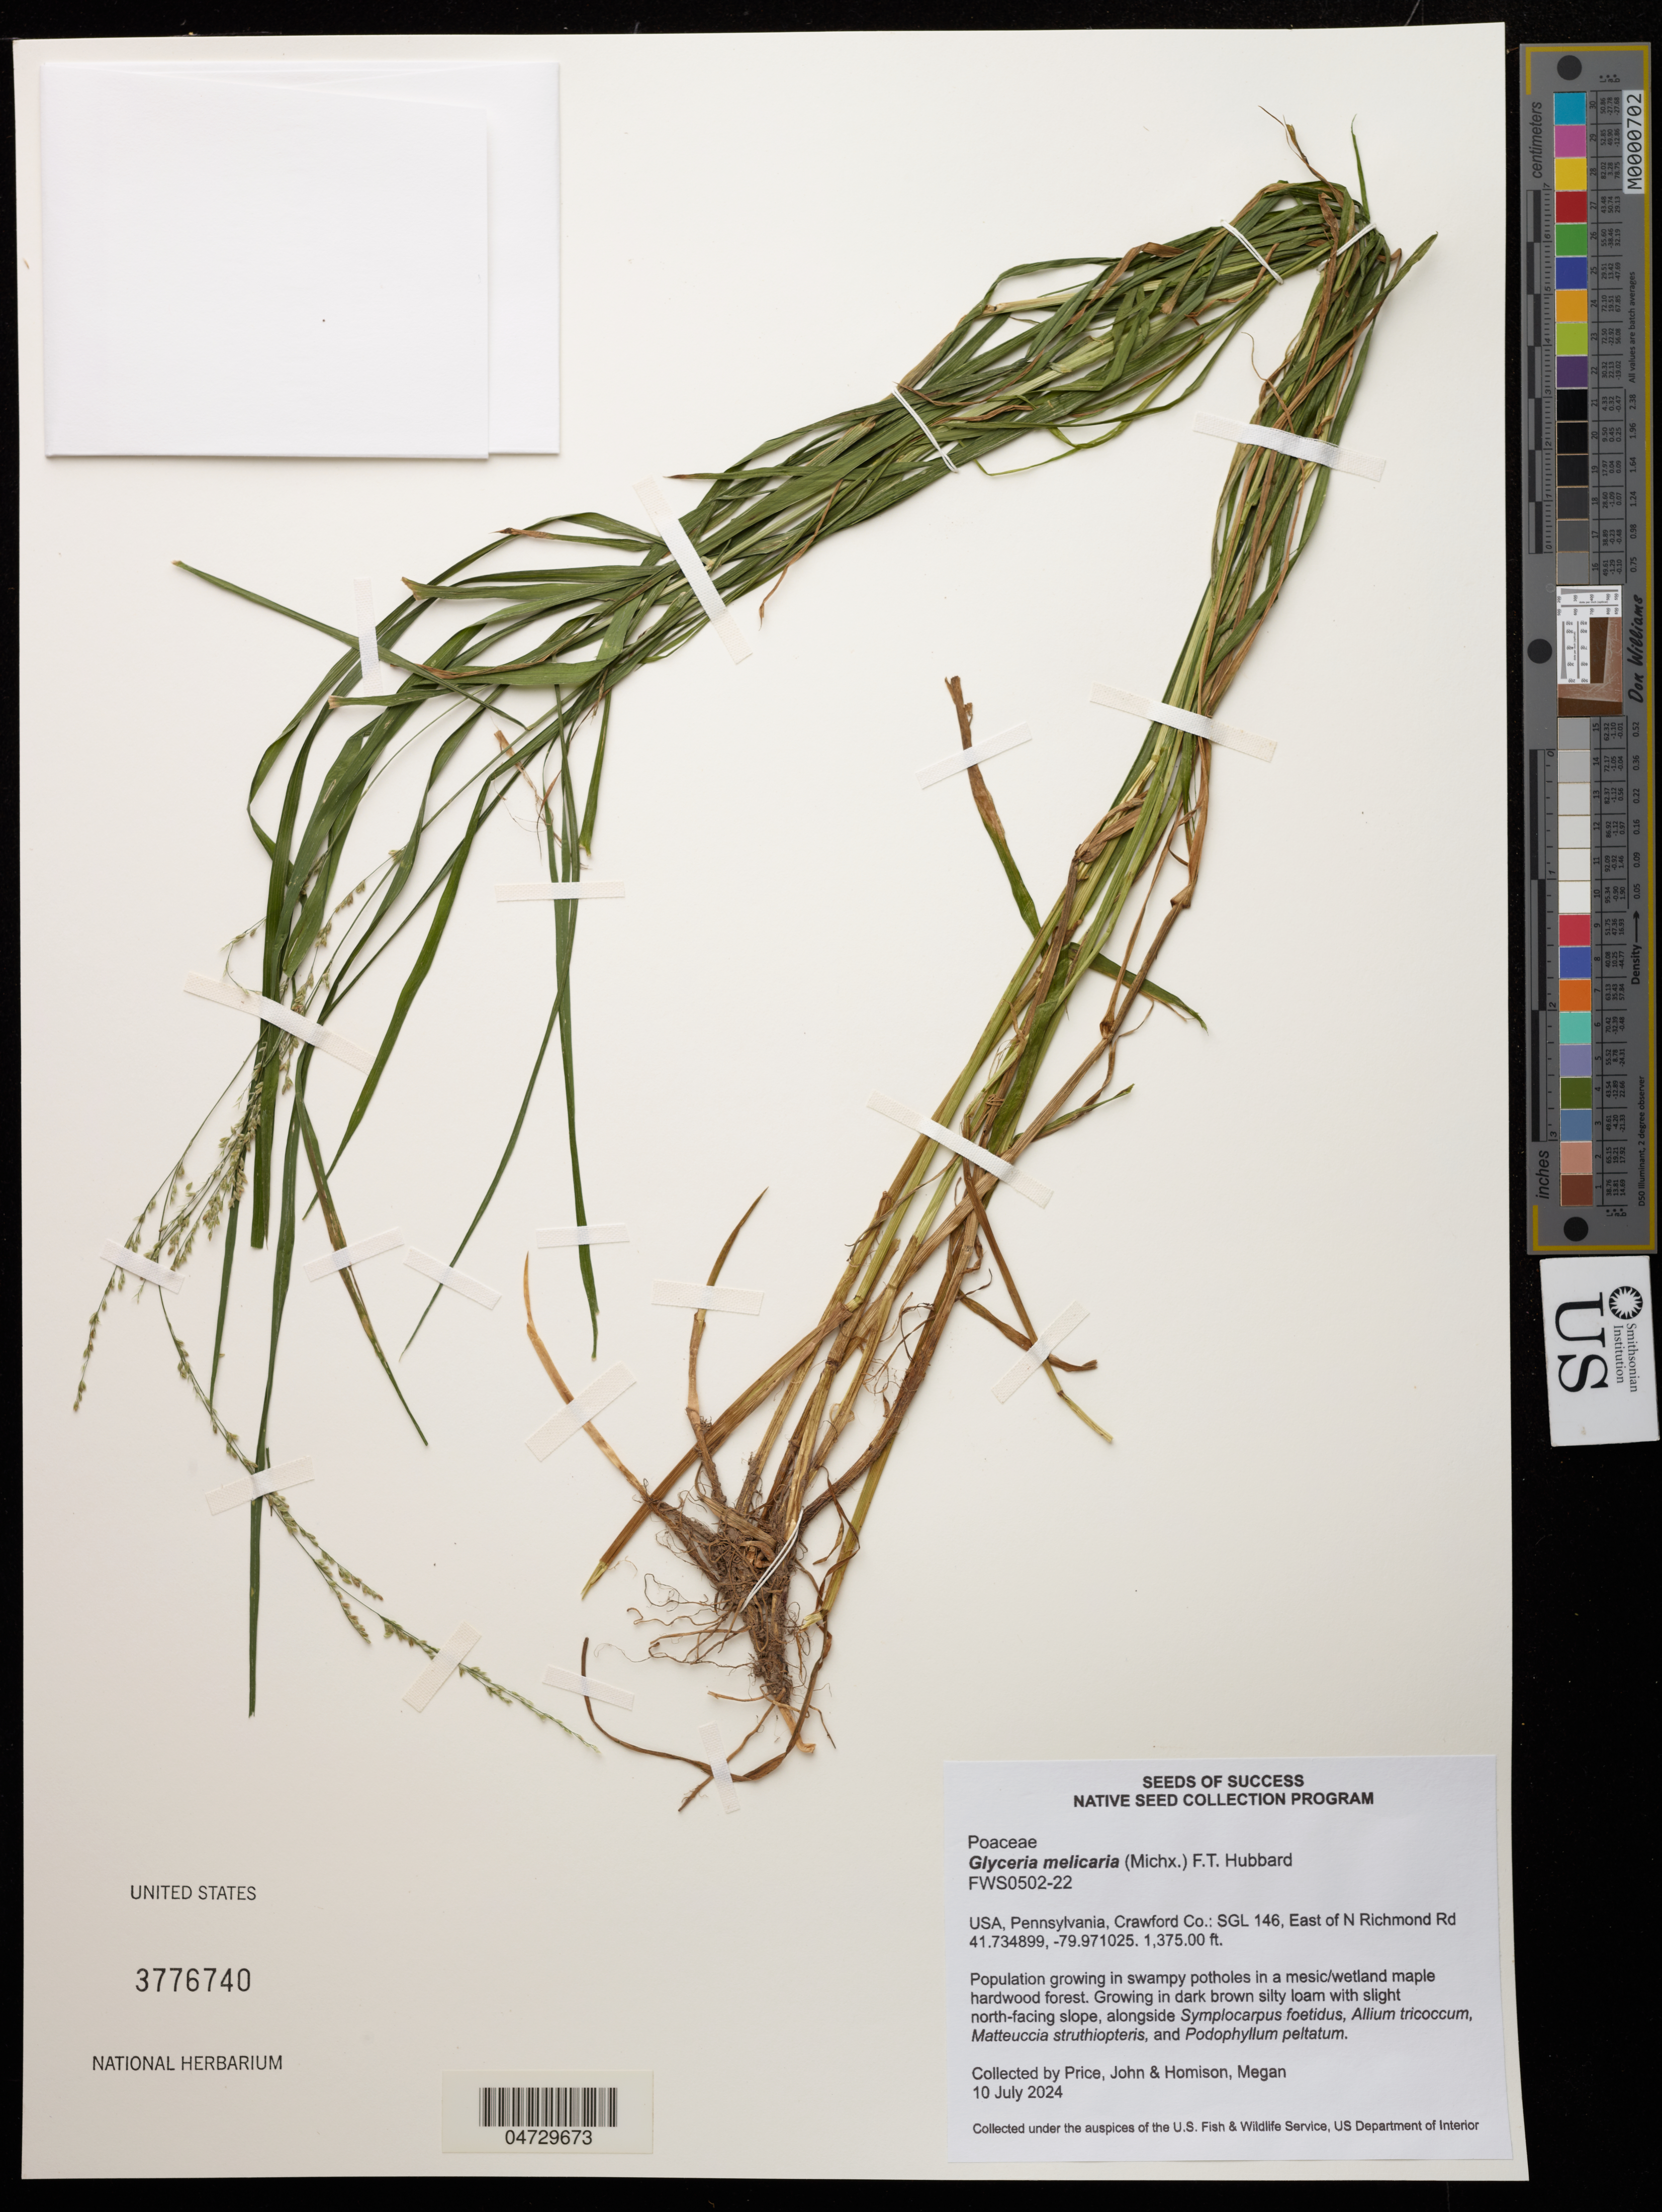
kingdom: Plantae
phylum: Tracheophyta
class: Liliopsida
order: Poales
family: Poaceae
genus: Glyceria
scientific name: Glyceria melicaria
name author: (Michx.) F.T. Hubb.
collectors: J. Price & M. Homison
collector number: FWS0502-22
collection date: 2024-07-10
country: United States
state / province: Pennsylvania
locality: Crawford Co.: SGL 146, East of N Richmond Rd.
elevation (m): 419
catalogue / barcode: US 3776740